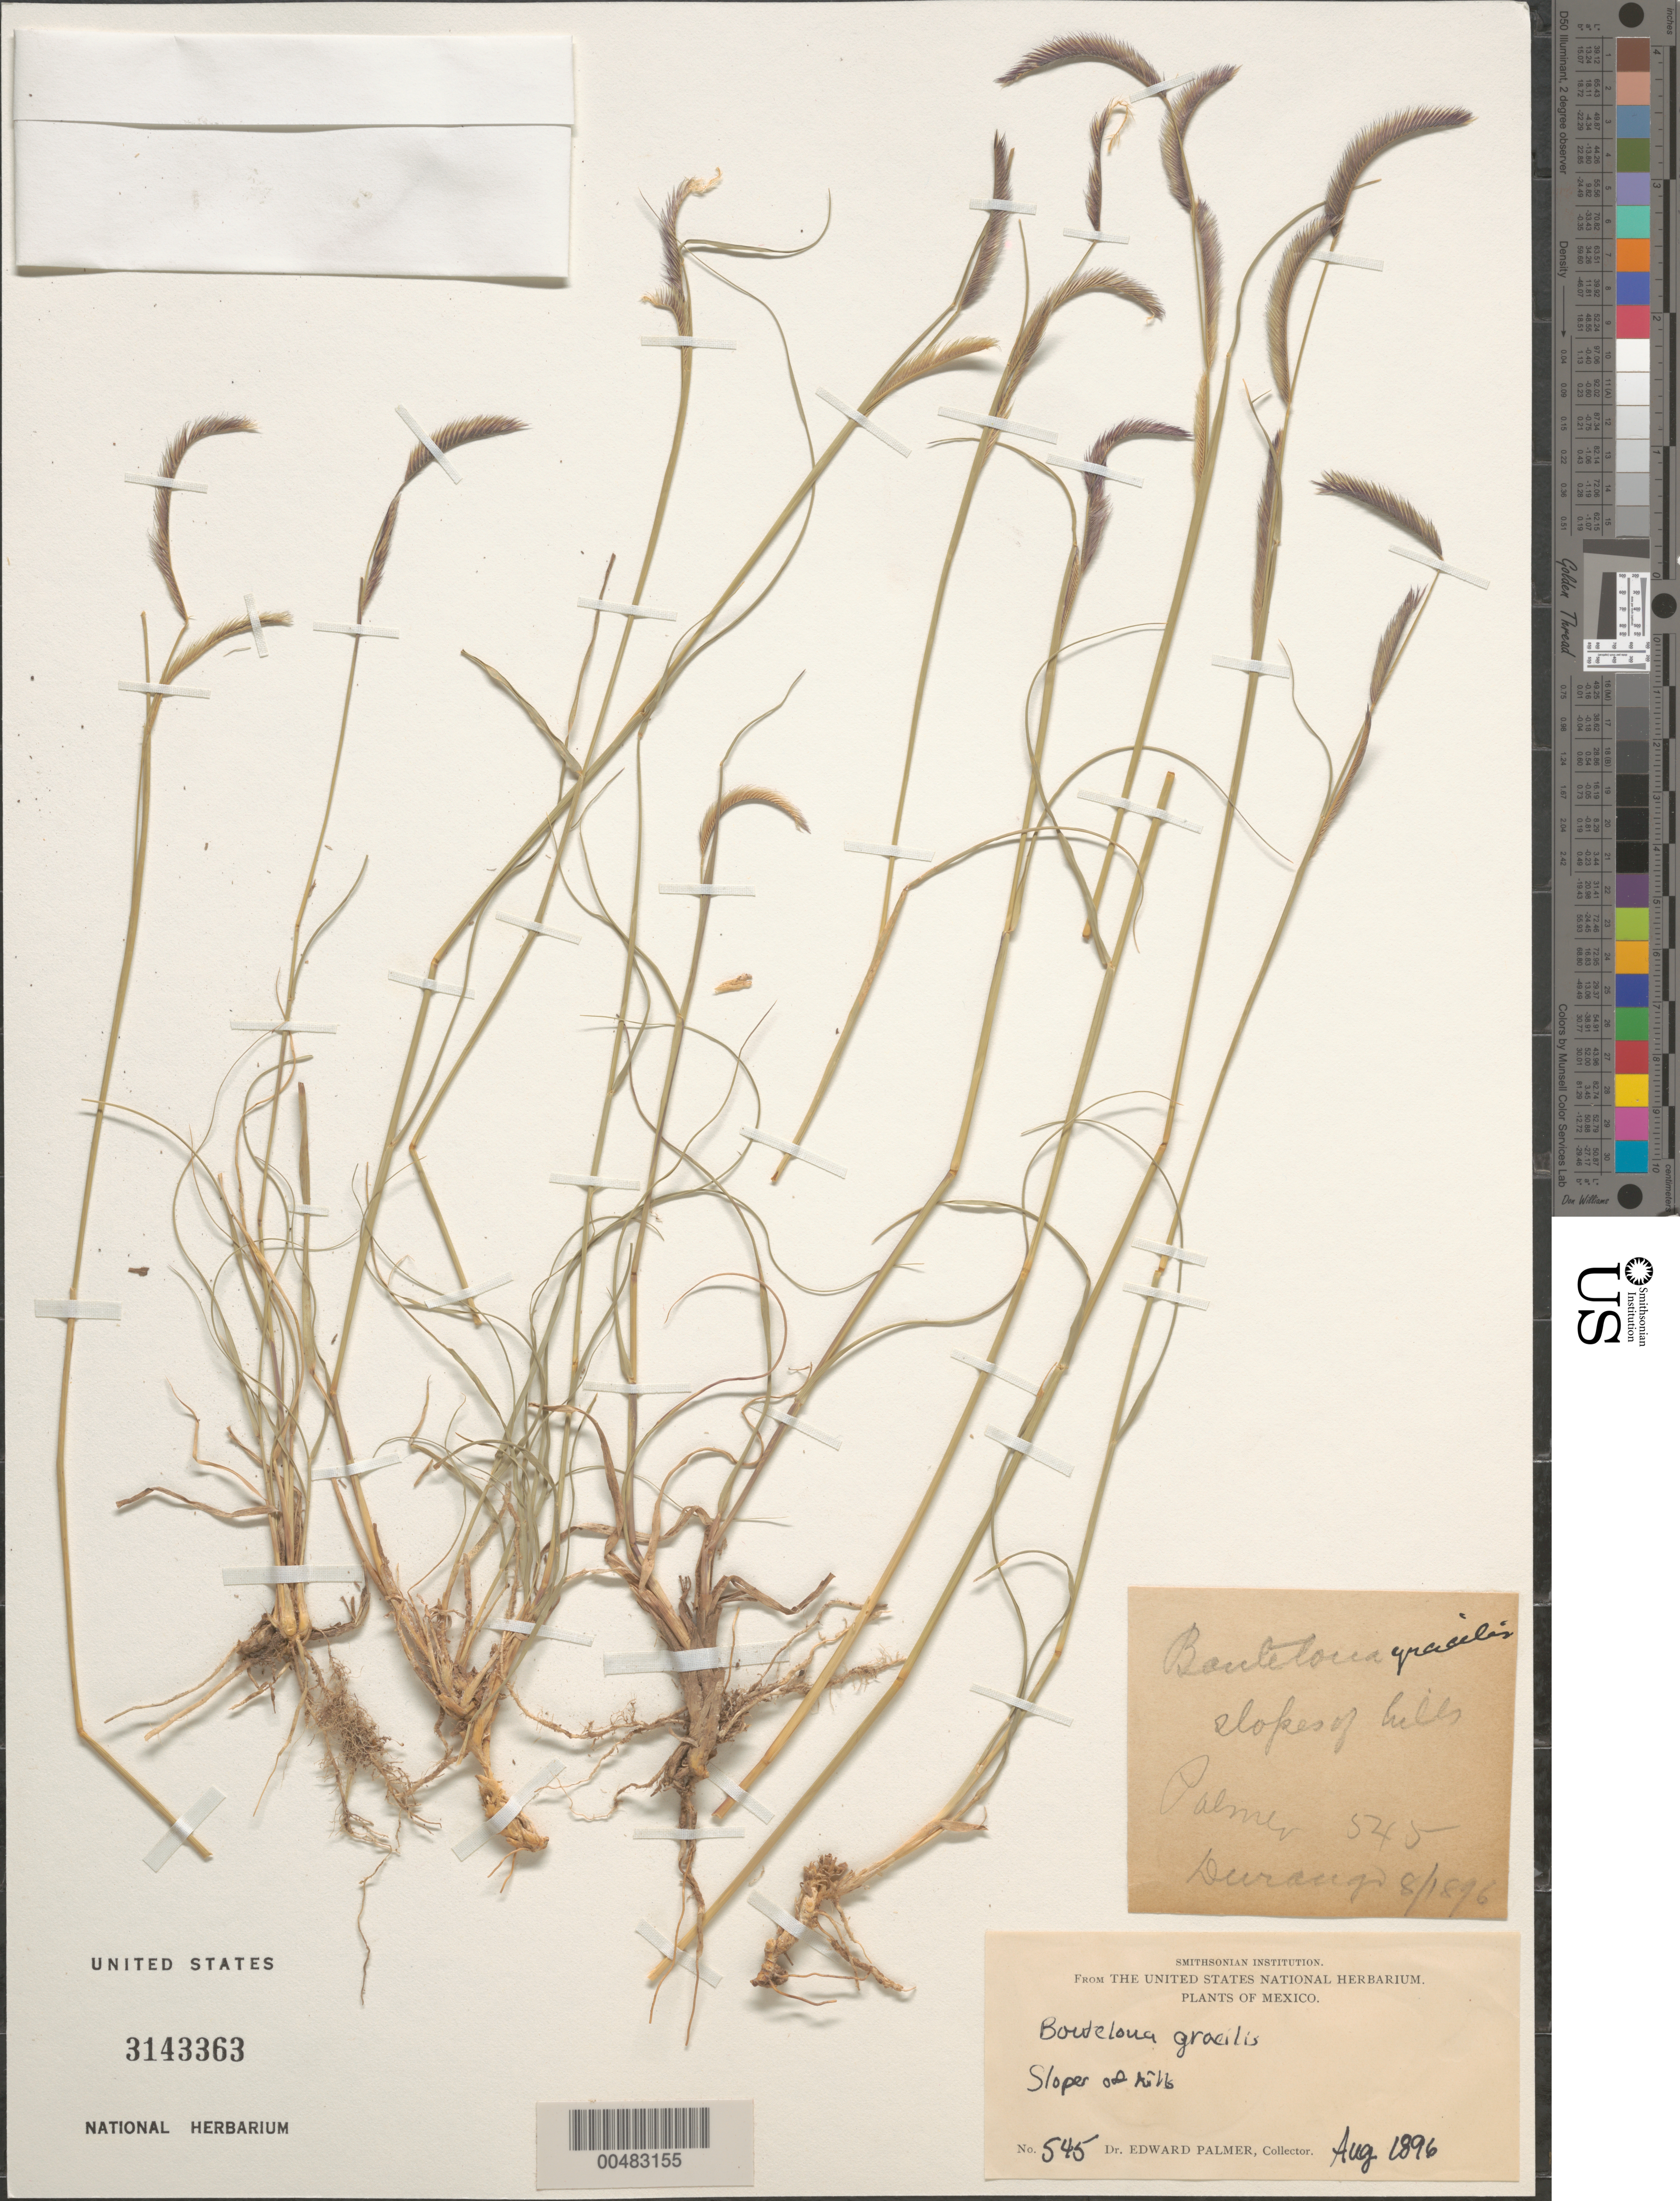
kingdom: Plantae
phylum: Tracheophyta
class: Liliopsida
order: Poales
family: Poaceae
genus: Bouteloua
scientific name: Bouteloua gracilis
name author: (Kunth) Lag. ex Griffiths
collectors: E. Palmer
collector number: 545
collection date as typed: Aug 1896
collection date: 1896-08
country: Mexico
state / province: Durango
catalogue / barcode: US 3143363